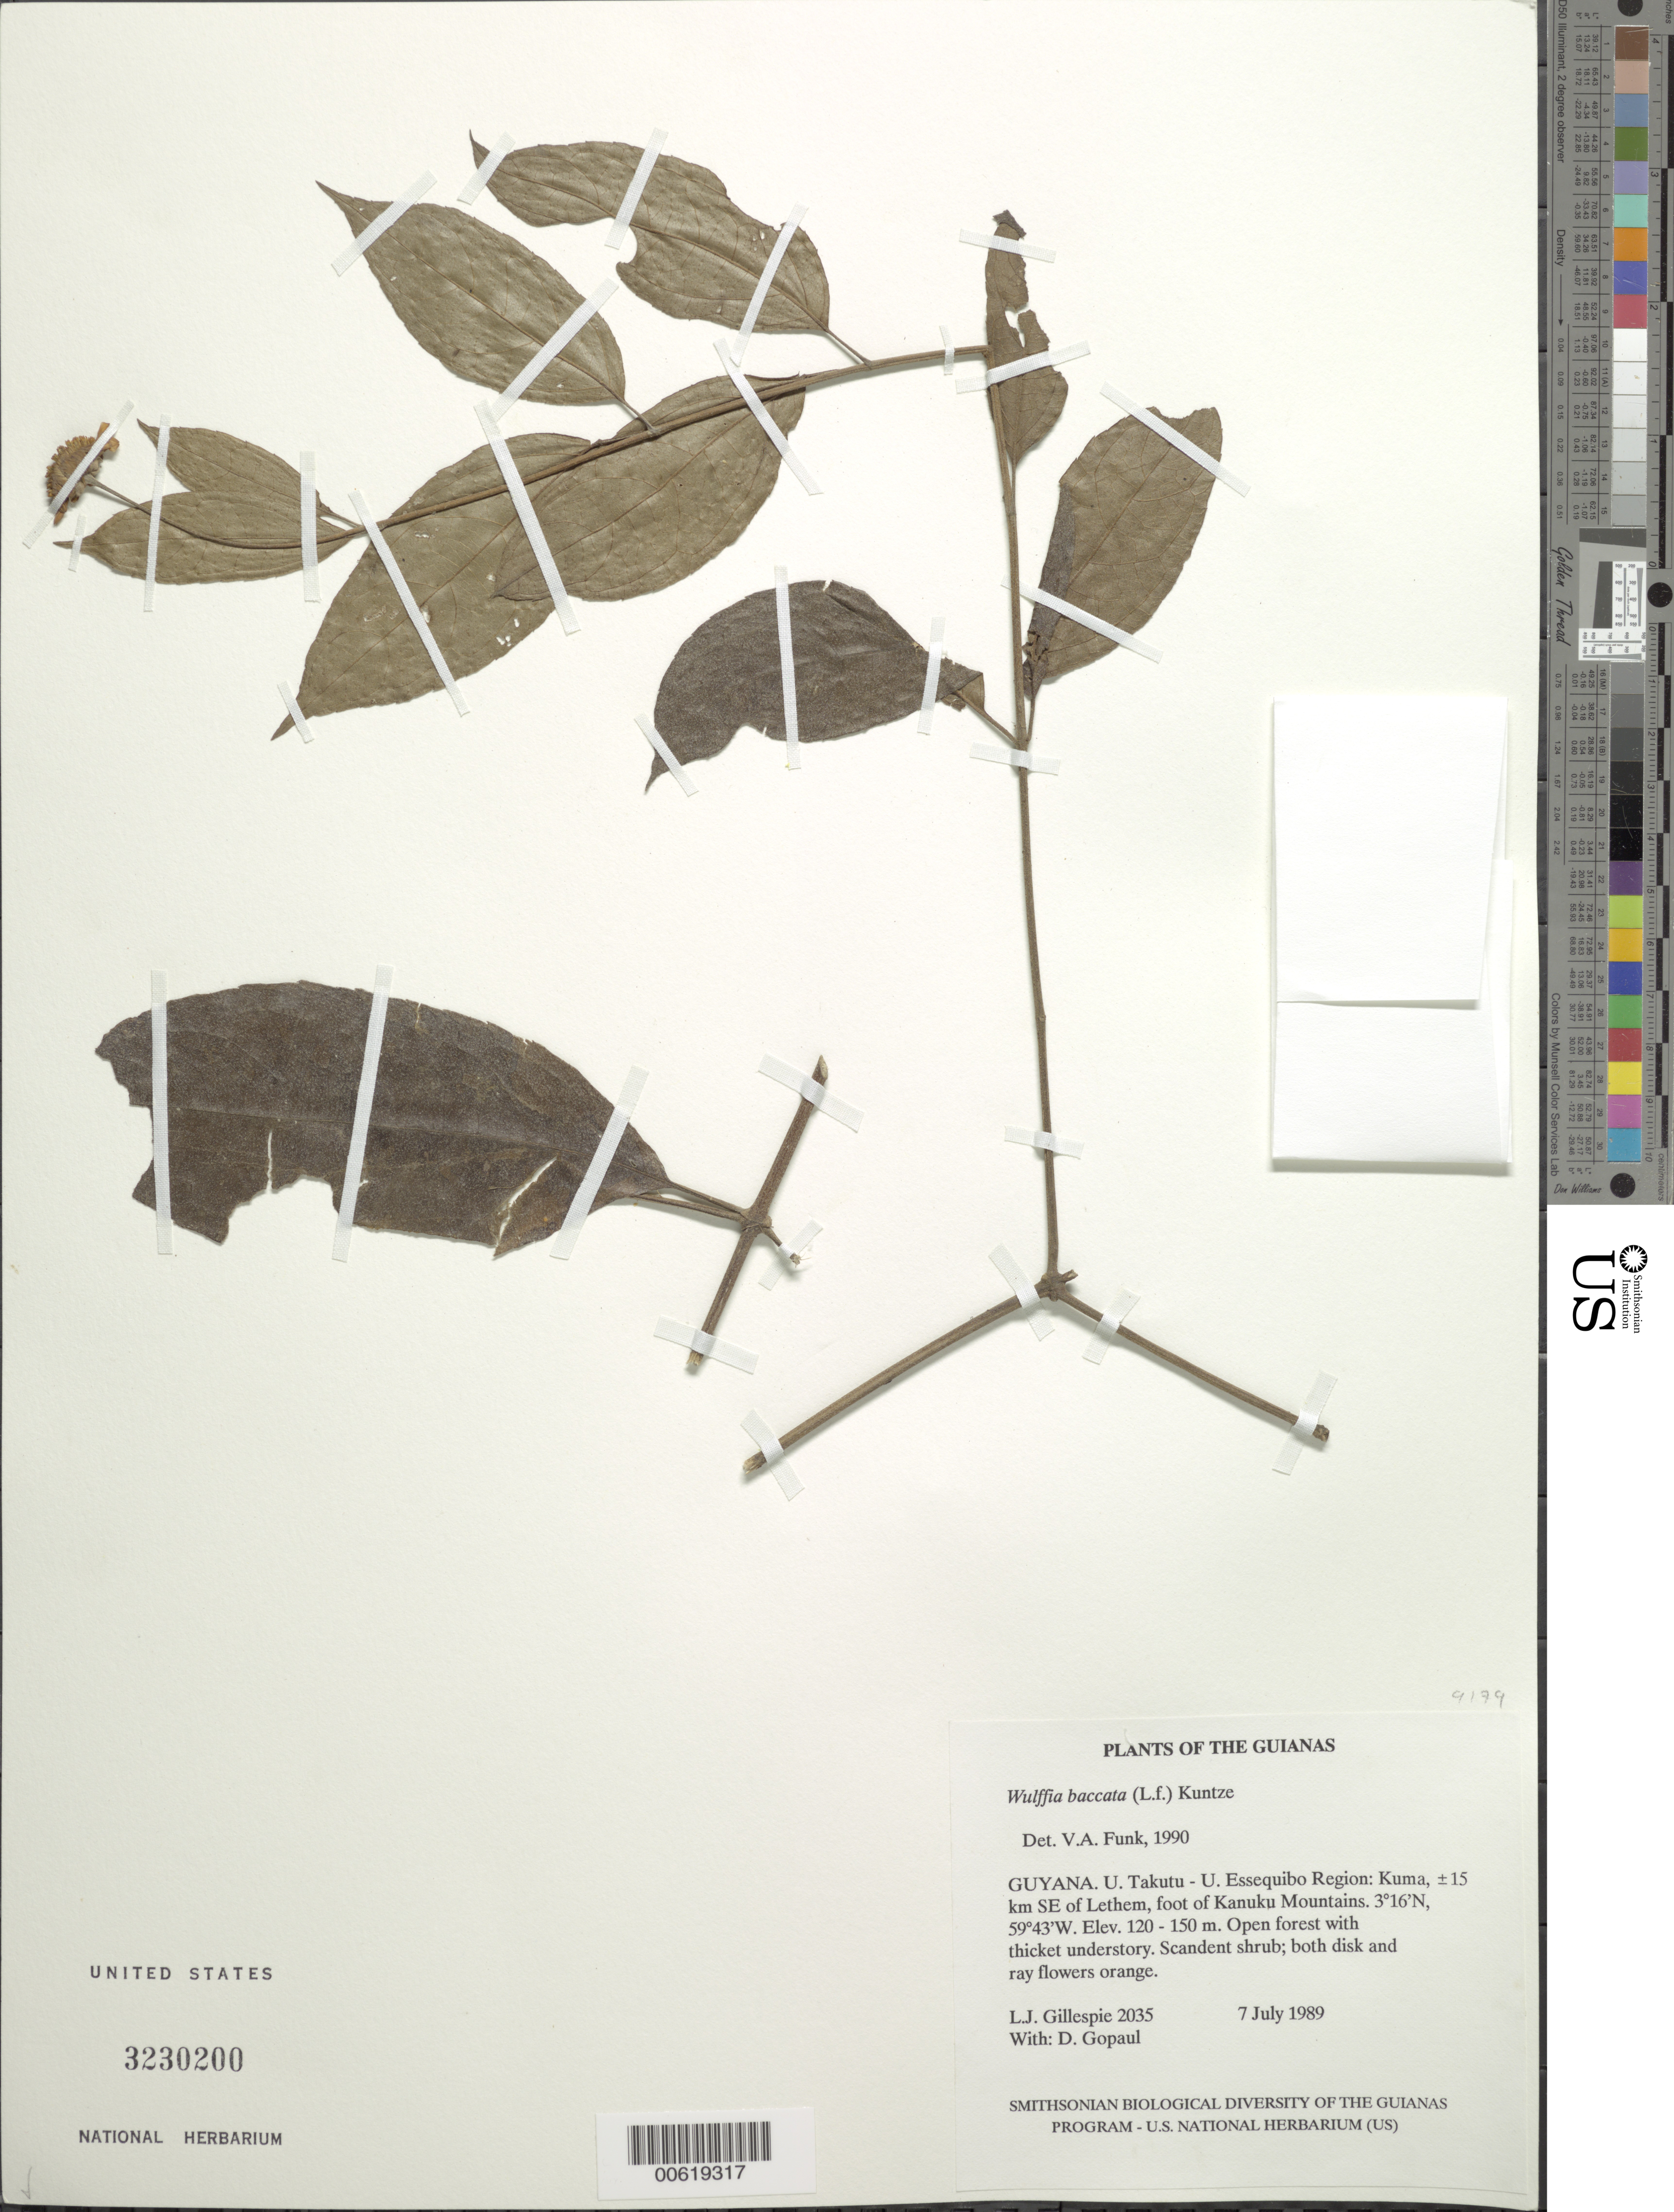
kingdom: Plantae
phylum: Tracheophyta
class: Magnoliopsida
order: Asterales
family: Asteraceae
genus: Wulffia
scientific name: Wulffia baccata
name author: (L. f.) Kuntze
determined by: Funk, Vicki A., (BOT), Smithsonian Institution - National Museum of Natural History (UNITED STATES)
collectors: L. J. Gillespie & D. Gopaul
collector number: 2035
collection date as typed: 7 July 1989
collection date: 1989-07-07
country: Guyana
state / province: U. Takutu-U. Essequibo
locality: Kuma, ±15 km SE of Lethem, foot of Kanuku Mountains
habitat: Open forest with thicket understory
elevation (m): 120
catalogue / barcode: US 3230200